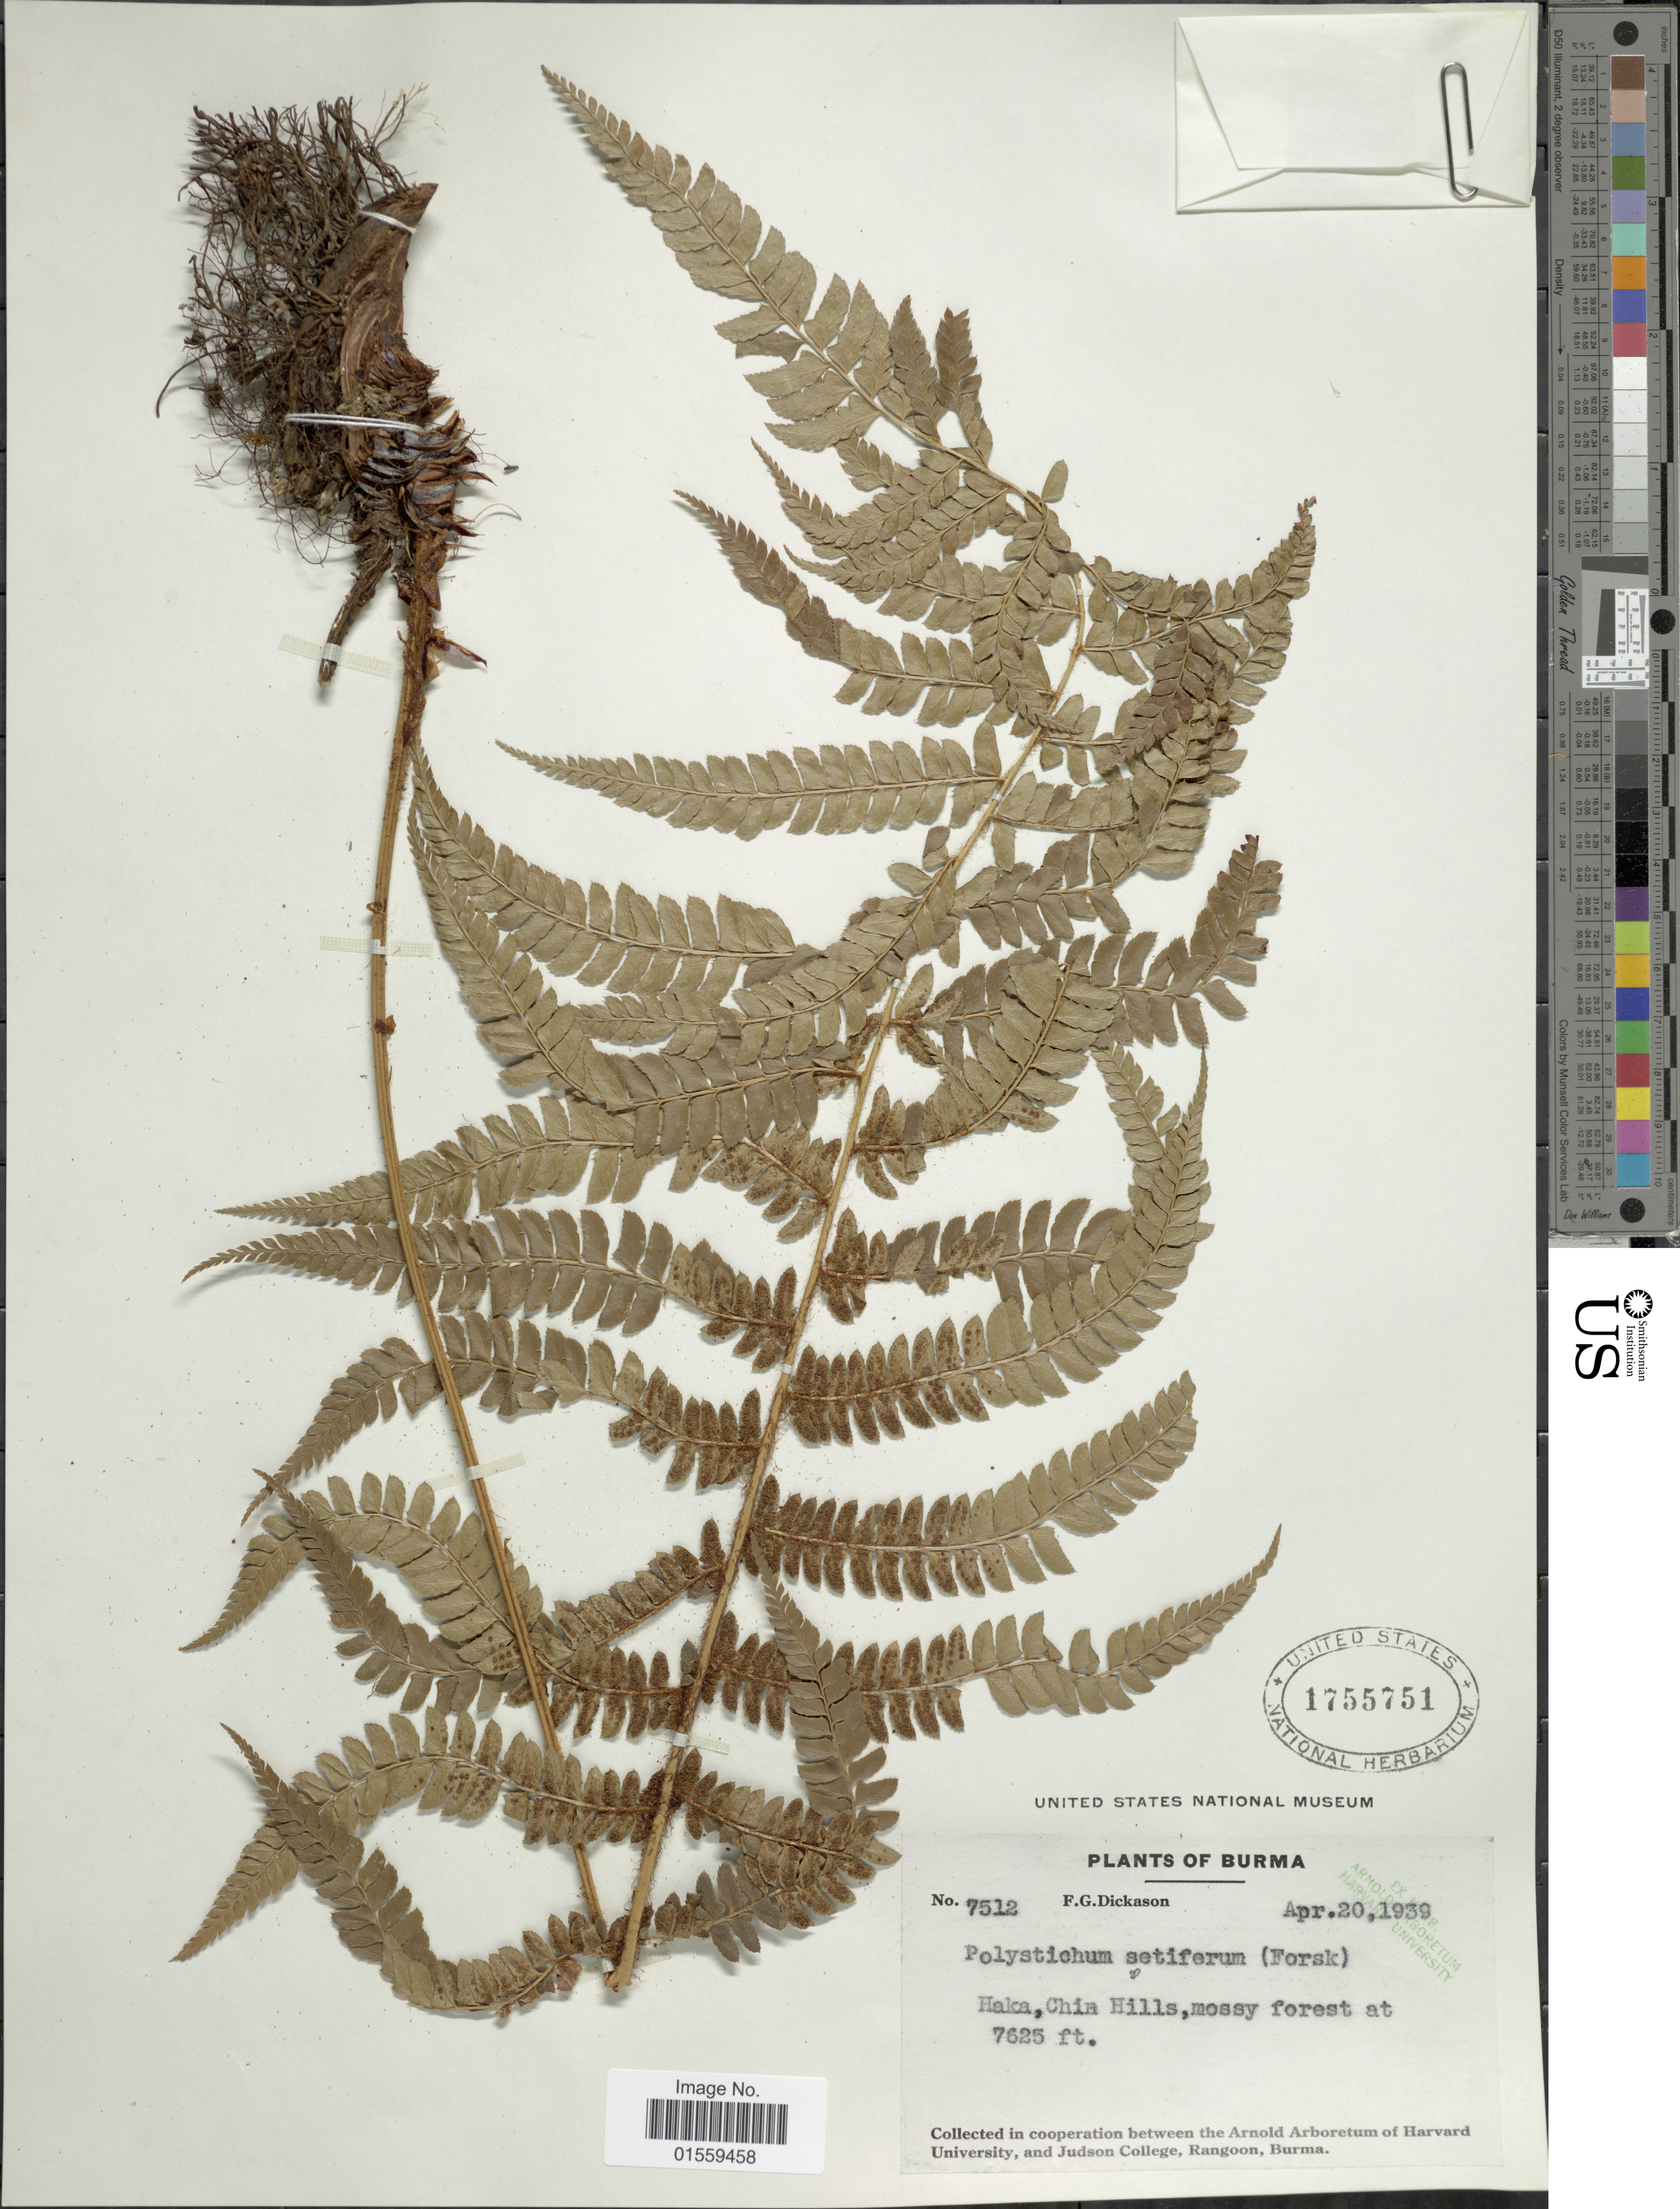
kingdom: Plantae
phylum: Tracheophyta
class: Polypodiopsida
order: Polypodiales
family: Dryopteridaceae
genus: Polystichum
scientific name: Polystichum semifertile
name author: (C.B. Clarke) Ching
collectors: F. Dickason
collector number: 7512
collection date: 1939-04-20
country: Myanmar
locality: Burma, Haka, Chin Hills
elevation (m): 2324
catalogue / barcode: US 1755751